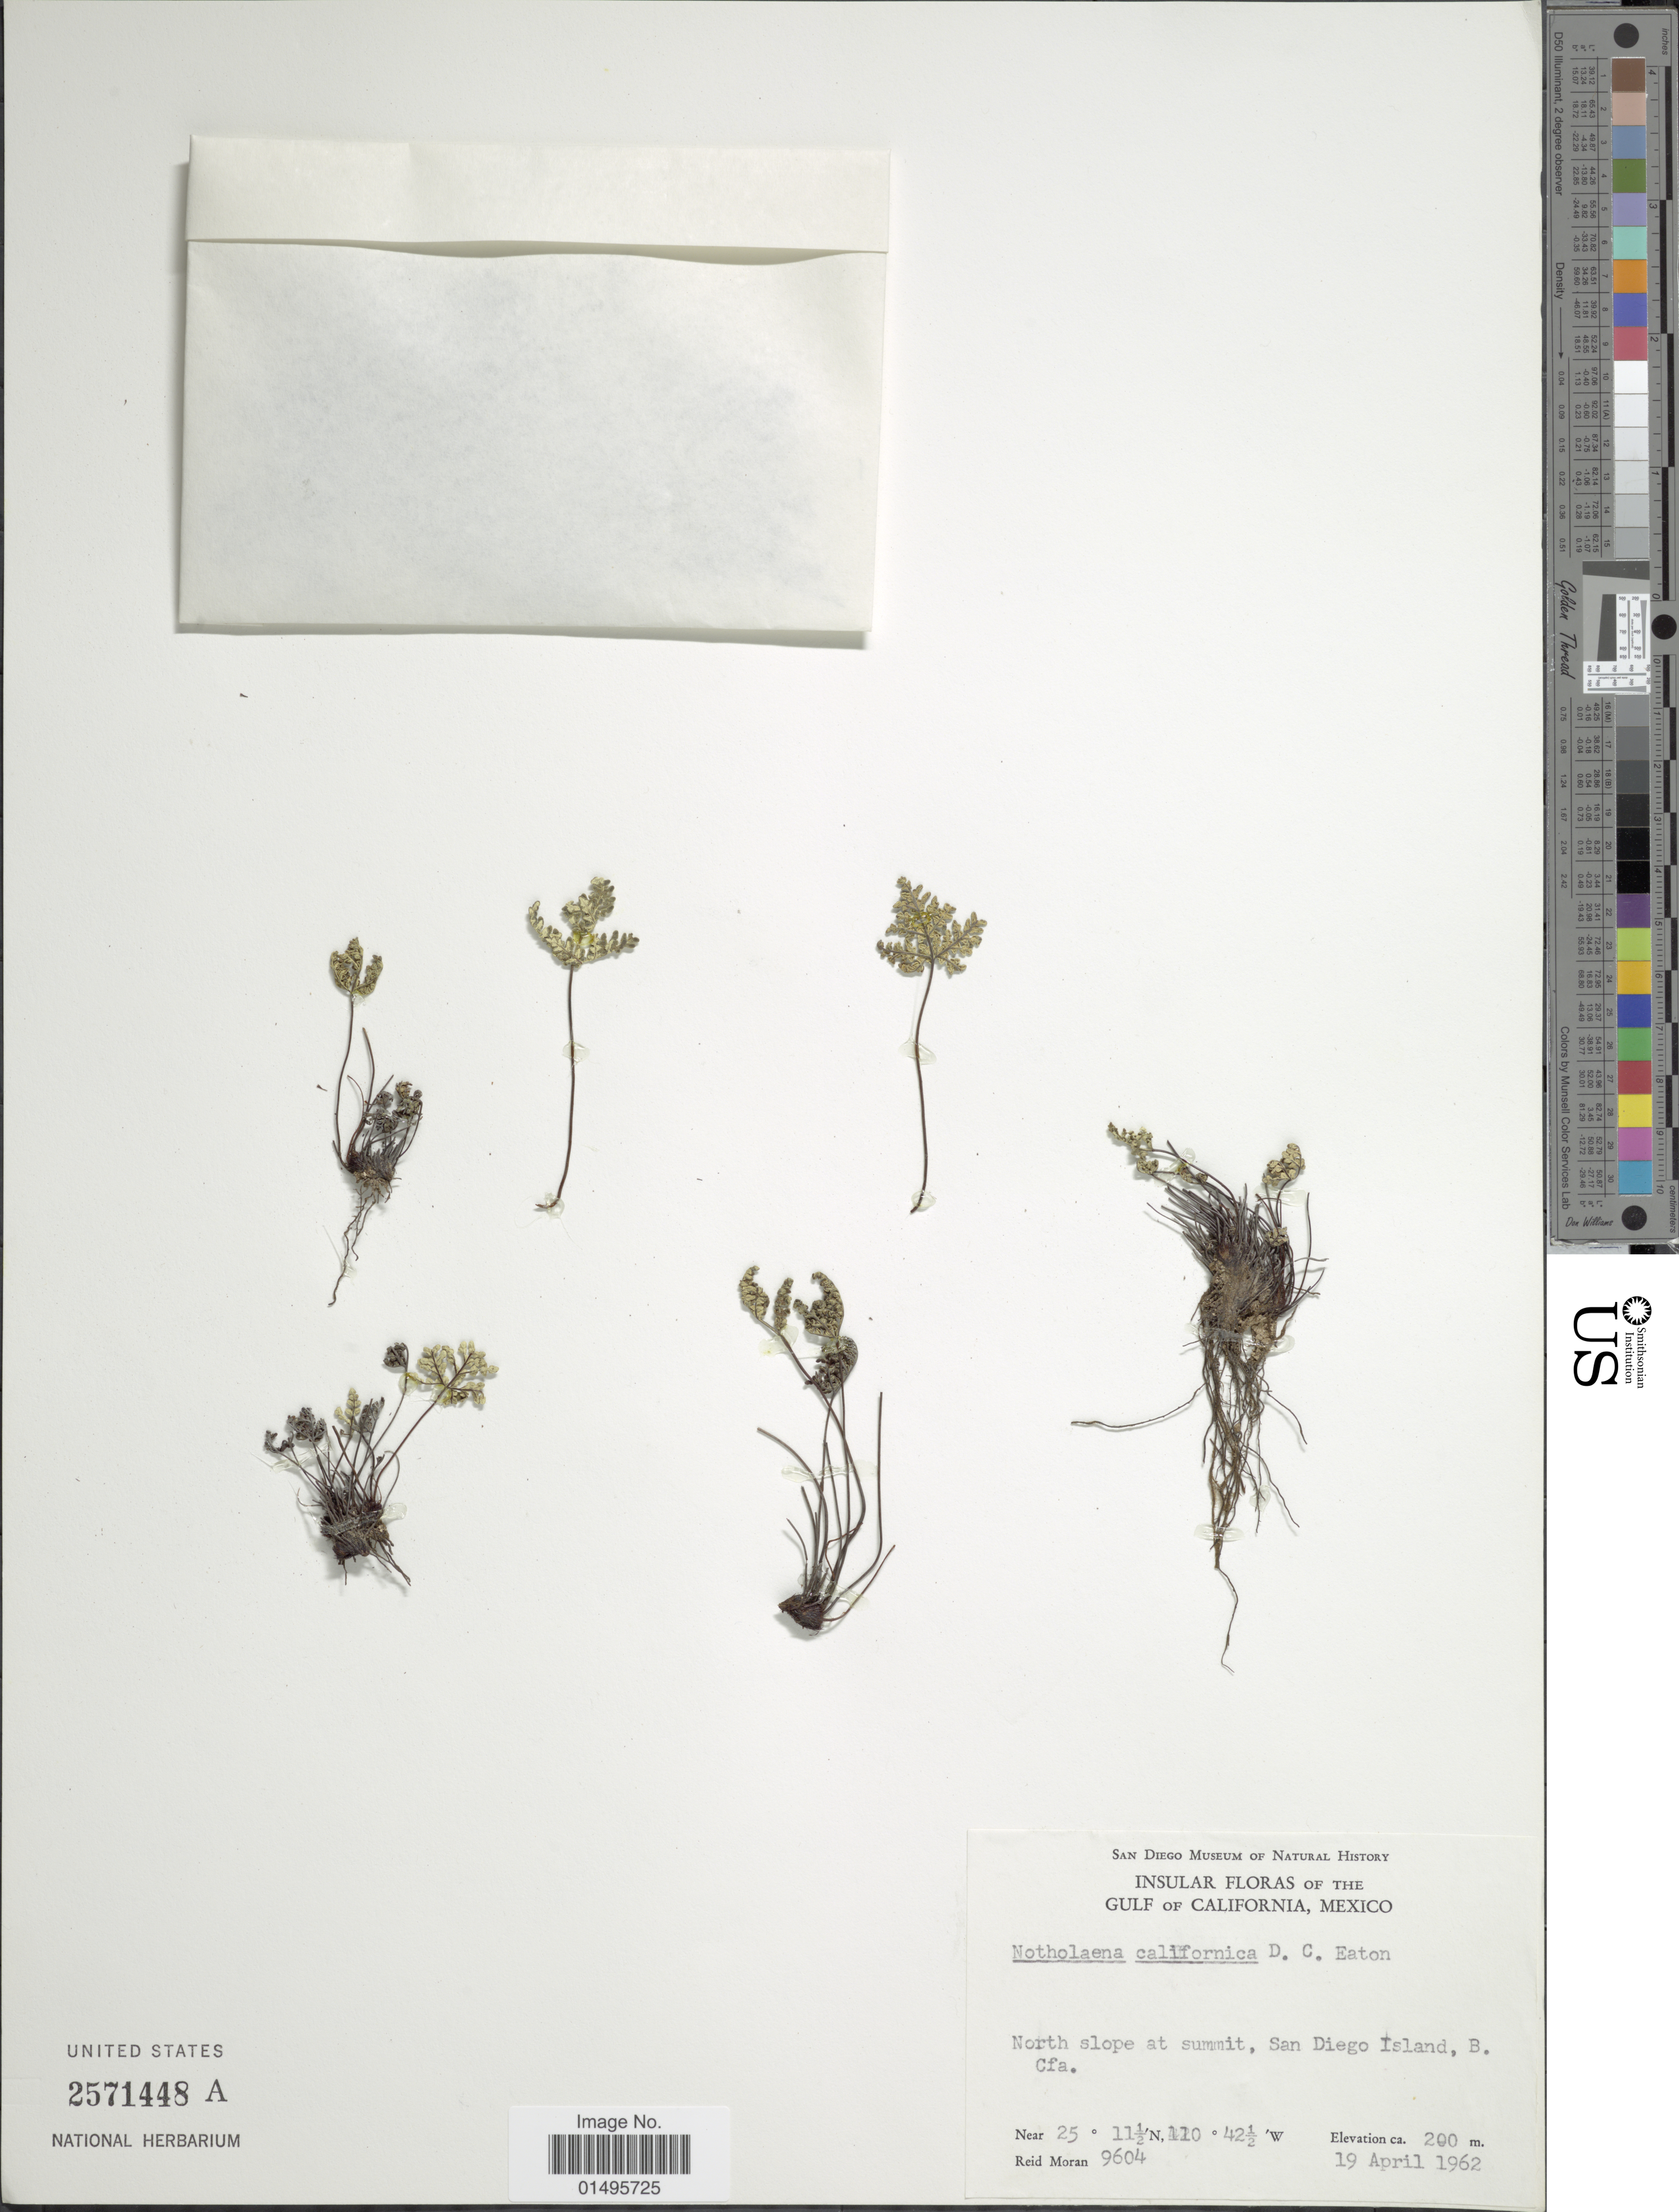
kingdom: Plantae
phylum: Tracheophyta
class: Polypodiopsida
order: Polypodiales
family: Pteridaceae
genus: Notholaena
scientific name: Notholaena californica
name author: D.C. Eaton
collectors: R. V. Moran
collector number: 9604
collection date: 1962-04-19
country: Mexico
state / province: Baja California Sur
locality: Gulf of California, Mexico, north slope at summit, San Diego Island, B. Cfa.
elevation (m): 200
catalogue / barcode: US 2571448A